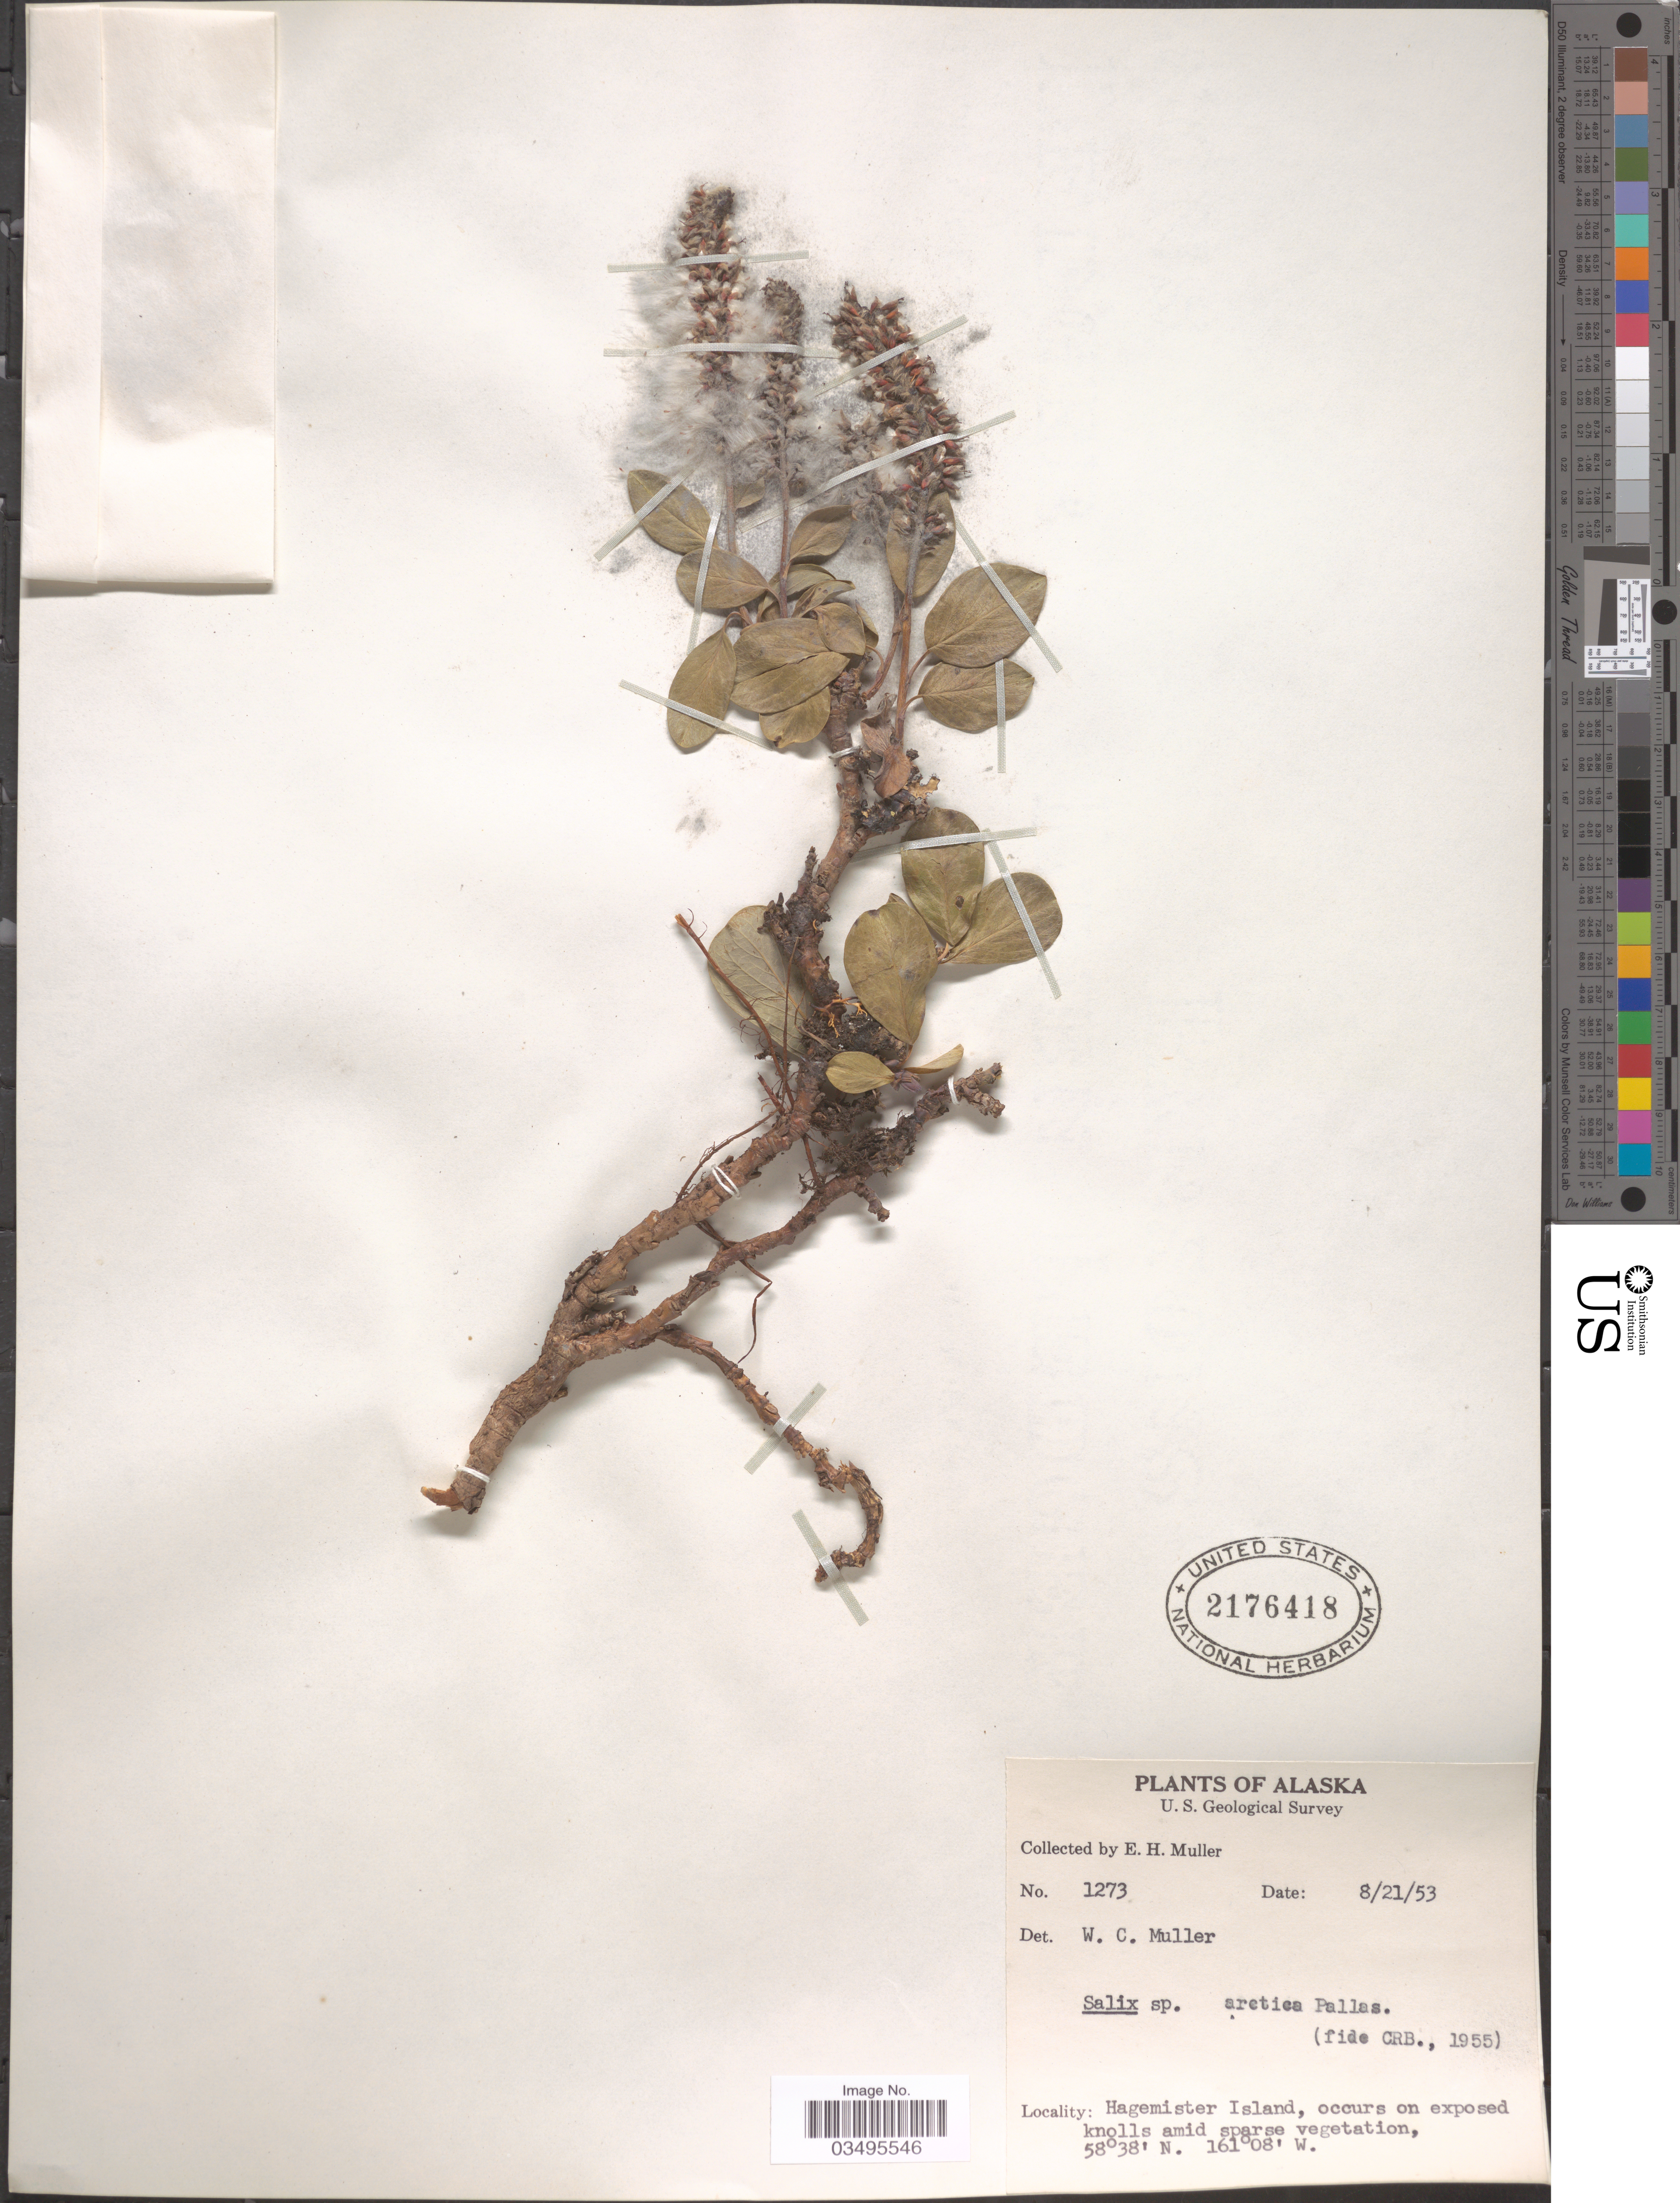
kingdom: Plantae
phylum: Tracheophyta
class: Magnoliopsida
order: Malpighiales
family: Salicaceae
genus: Salix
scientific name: Salix arctica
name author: Pall.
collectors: E. H. Muller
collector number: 1273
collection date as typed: Transcribed d/m/y: 21/8/53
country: United States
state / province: Alaska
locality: Hagemister Island, occurs on exposed knolls amid sparse vegetation.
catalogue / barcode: US 2176418